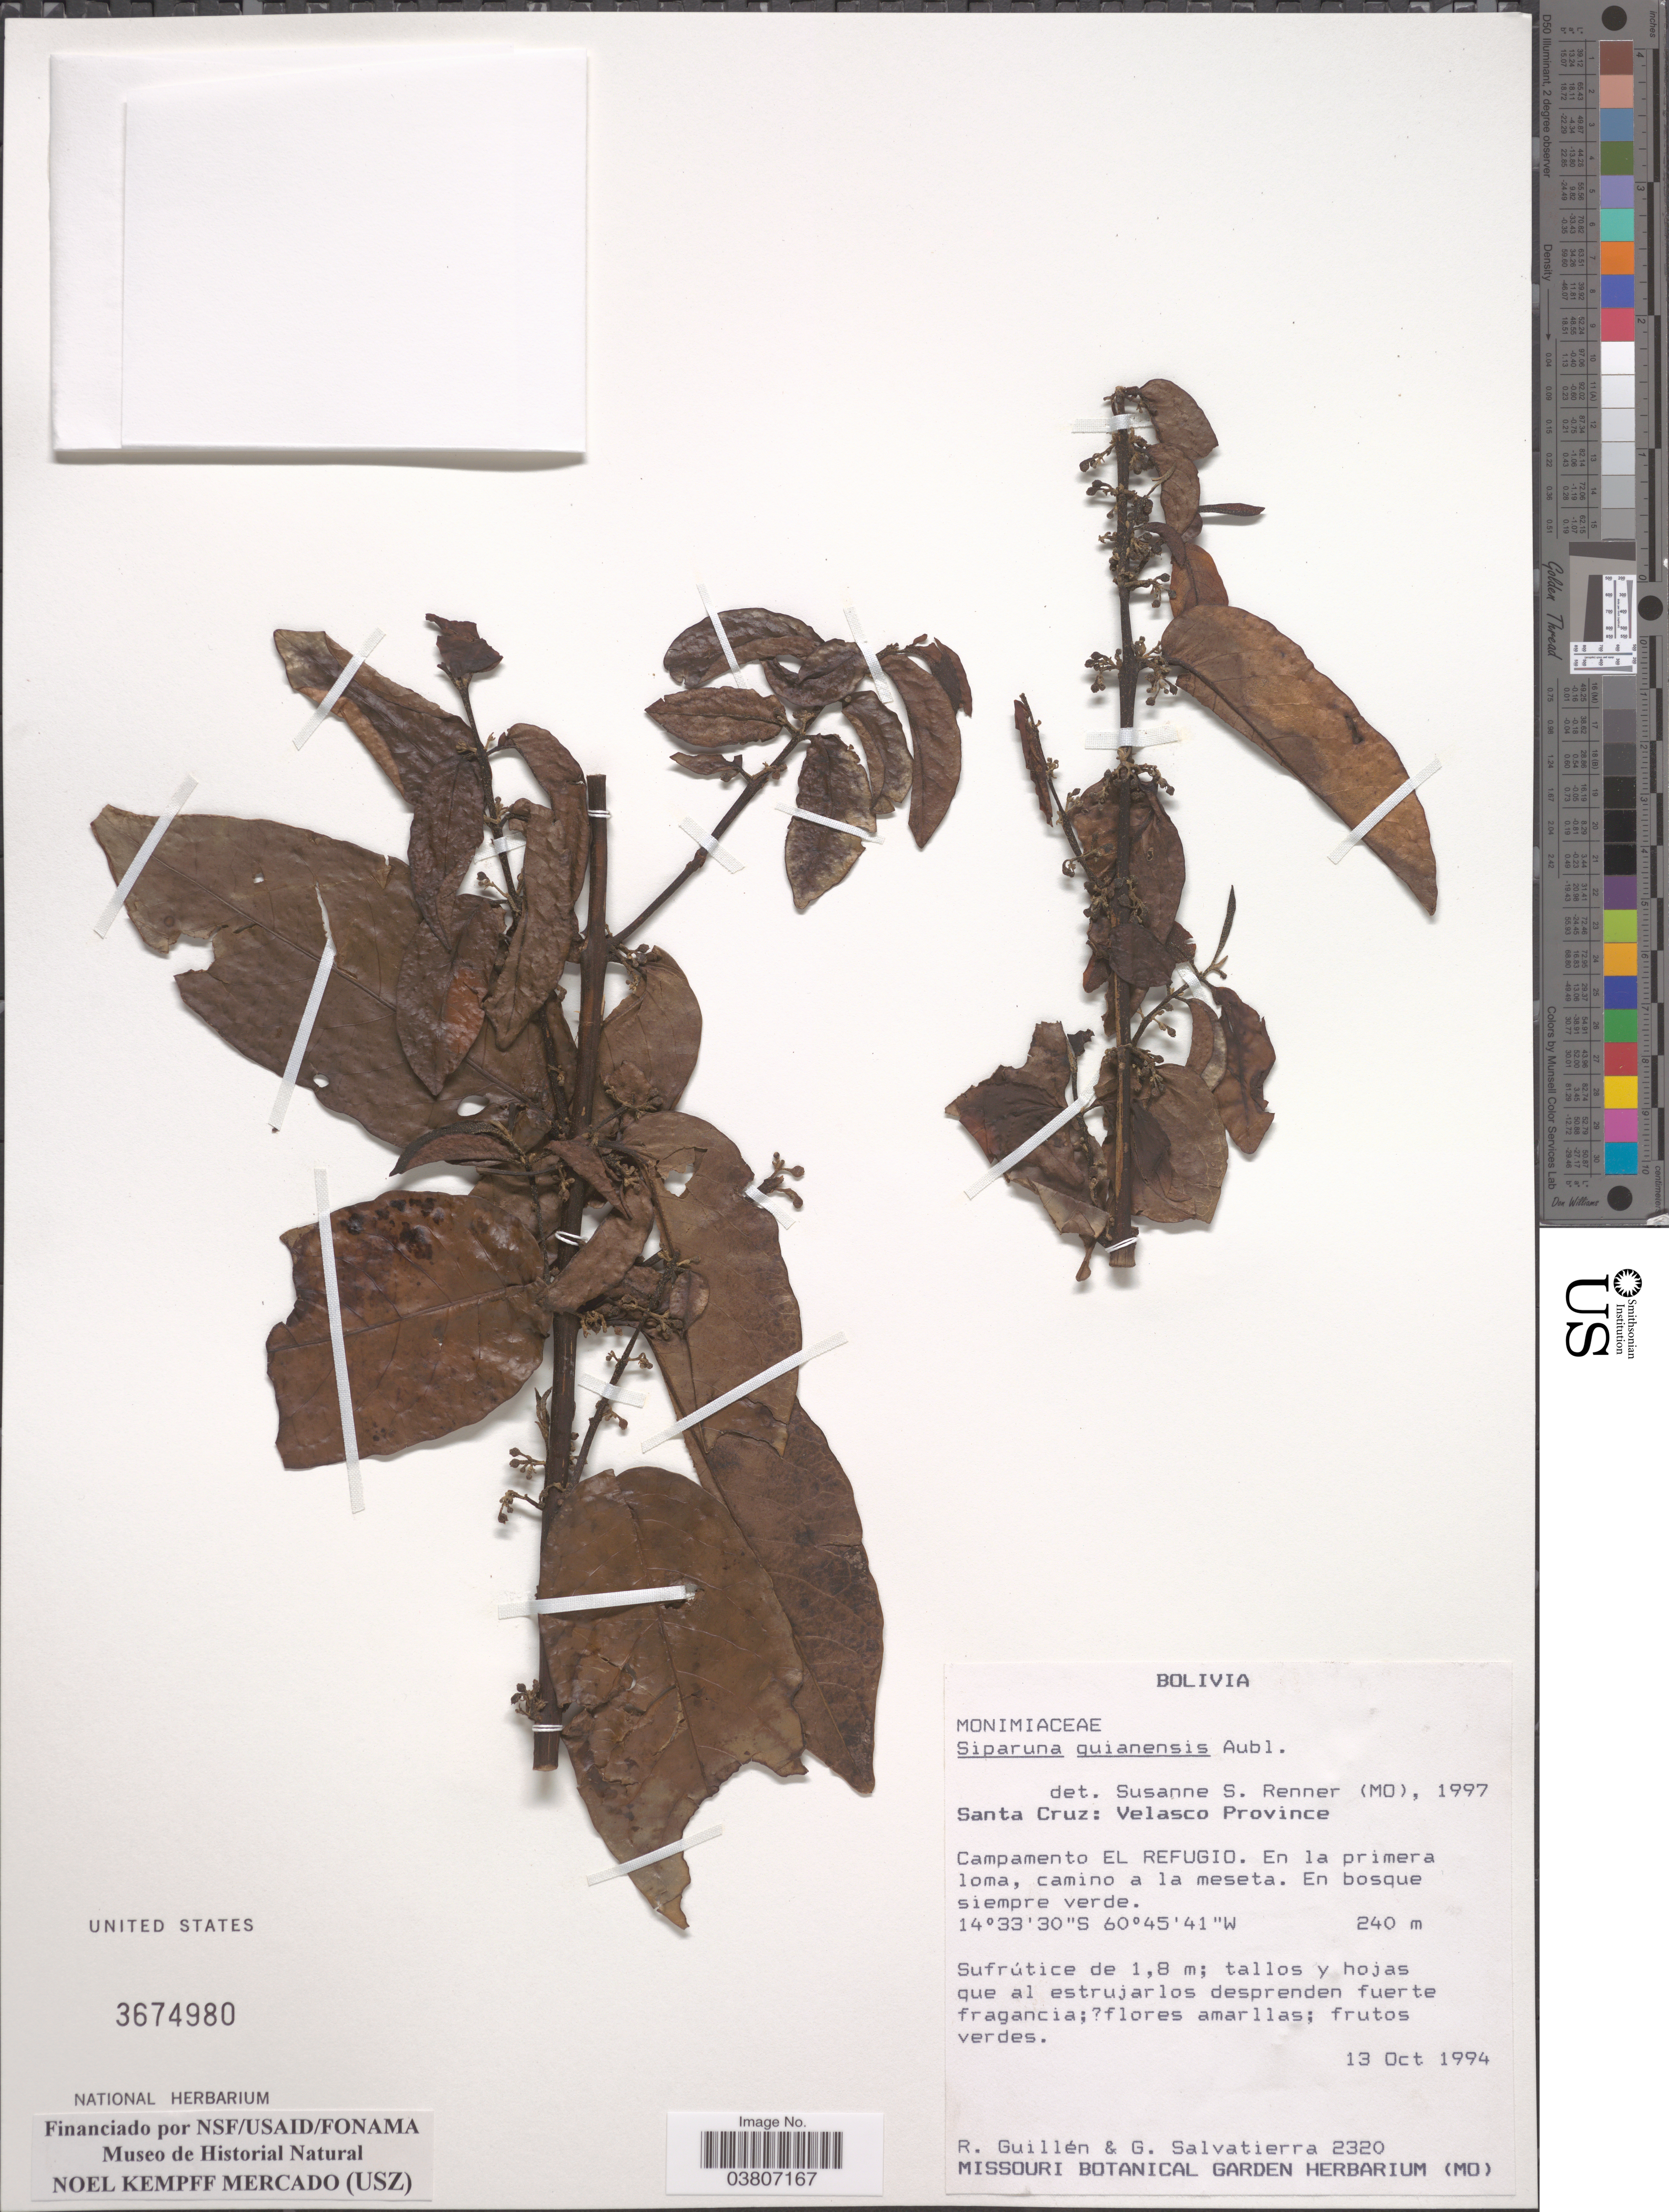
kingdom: Plantae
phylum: Tracheophyta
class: Magnoliopsida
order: Laurales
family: Siparunaceae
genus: Siparuna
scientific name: Siparuna guianensis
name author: Aubl.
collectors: R. Guillen & G. Salvatierra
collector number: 2320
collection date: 1994-10-13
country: Bolivia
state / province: Santa Cruz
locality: Velasco Province. Campamento El Refugio. En la primera loma, camino a la meseta.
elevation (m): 240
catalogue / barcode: US 3674980